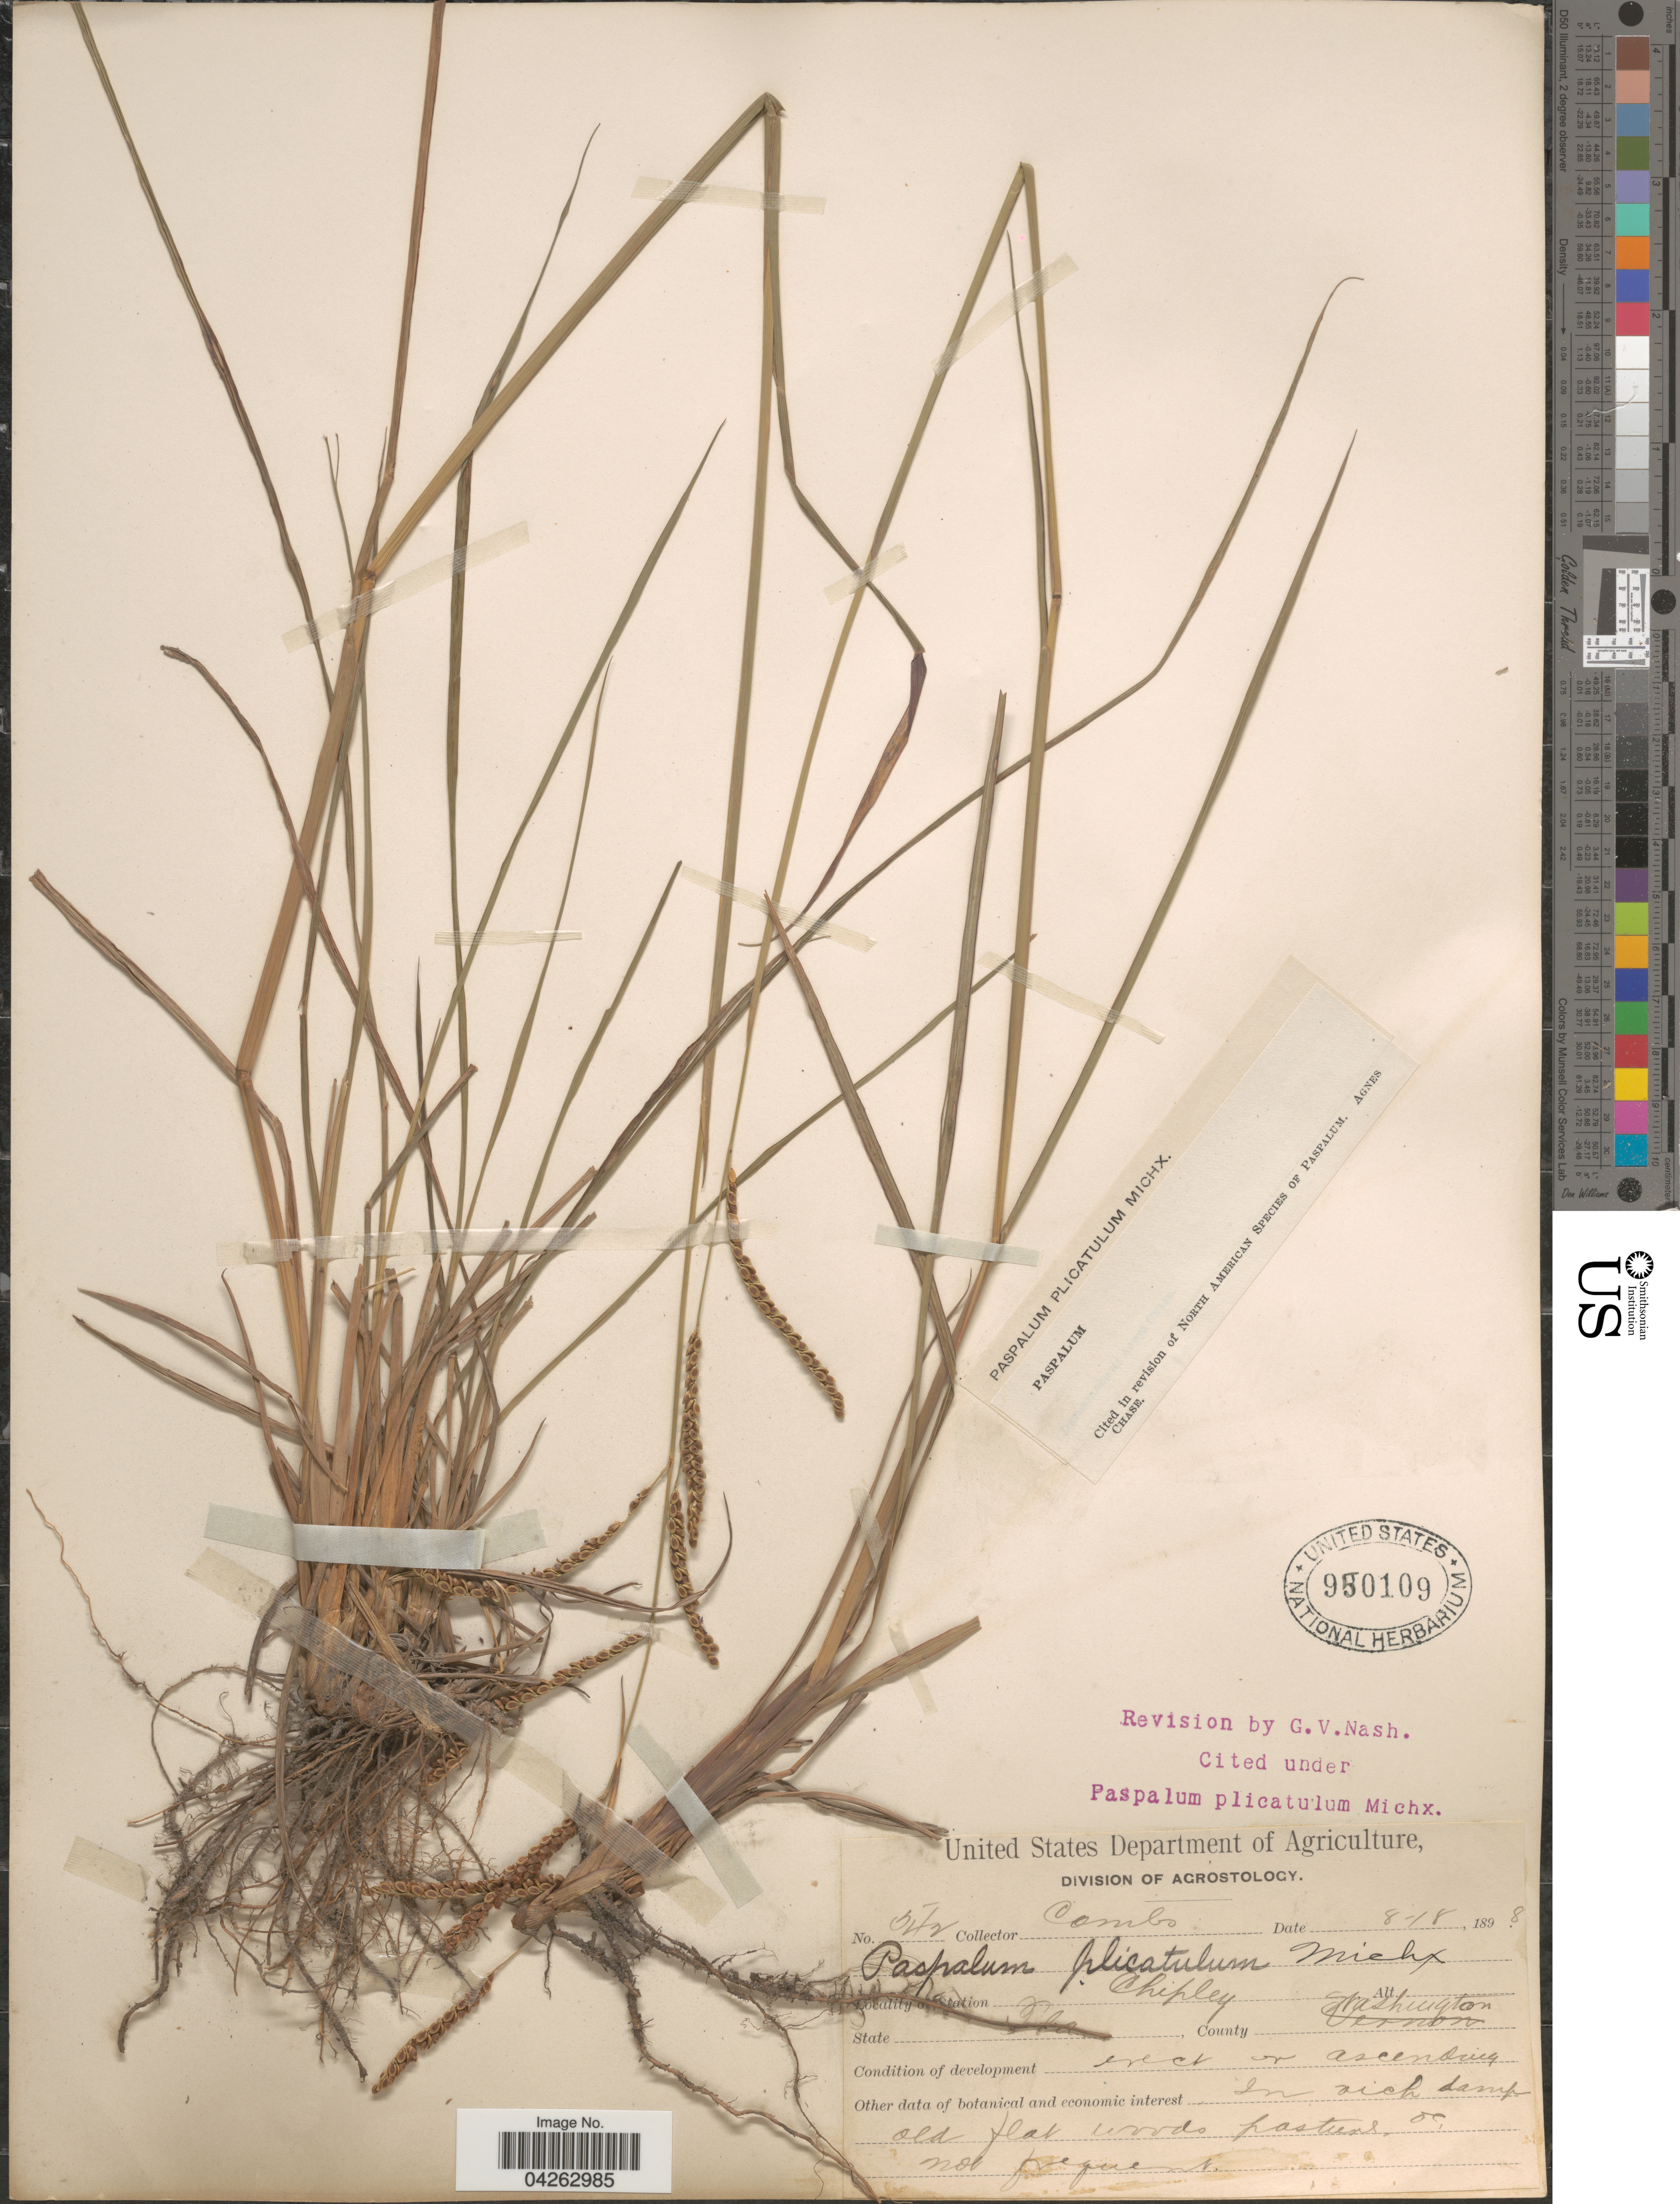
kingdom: Plantae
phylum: Tracheophyta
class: Liliopsida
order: Poales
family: Poaceae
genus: Paspalum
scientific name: Paspalum plicatulum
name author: Michx.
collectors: -. Combs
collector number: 542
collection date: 1898-08-18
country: United States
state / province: Florida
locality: Chipley. County Washington.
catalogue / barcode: US 950109